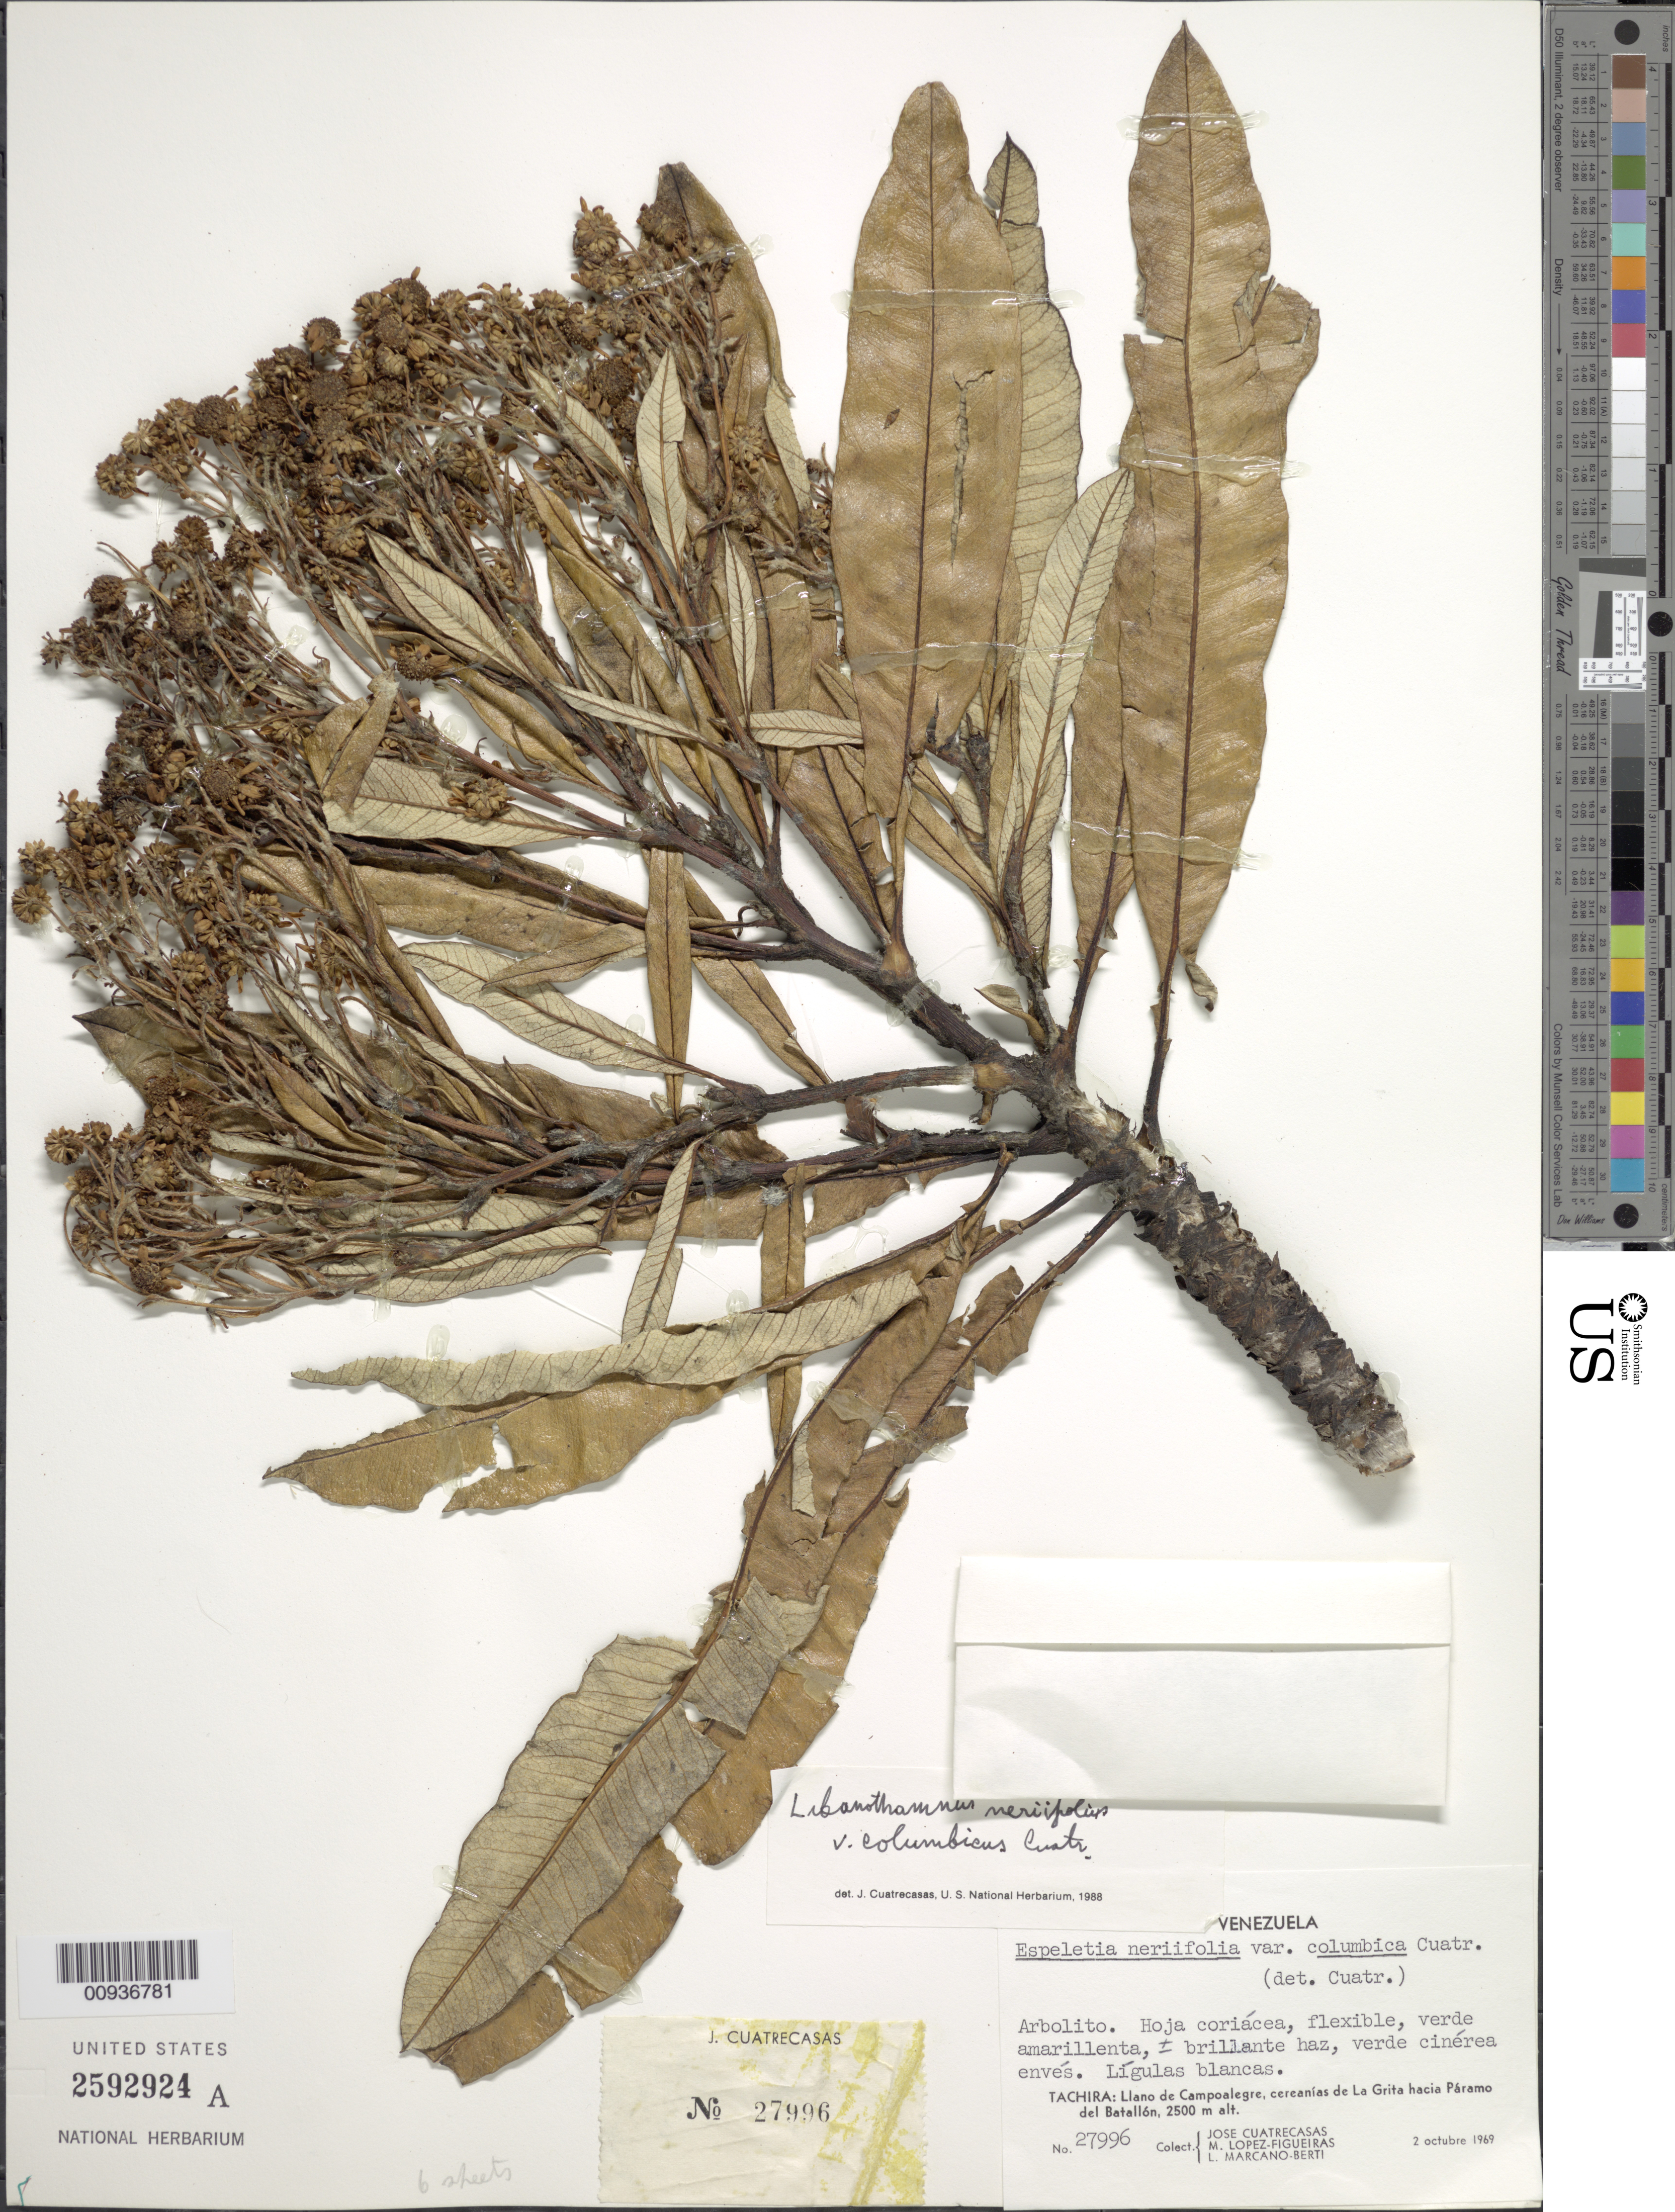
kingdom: Plantae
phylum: Tracheophyta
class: Magnoliopsida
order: Asterales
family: Asteraceae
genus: Libanothamnus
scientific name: Libanothamnus neriifolius var. columbicus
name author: (Cuatrec.) Cuatrec.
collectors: J. Cuatrecasas, M. López Figueiras & L. Marcano-Berti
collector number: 27996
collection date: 1969-10-02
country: Venezuela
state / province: Táchira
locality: Llano de Campoalegre, cercanías de La Grita hacia Páramo del Batallón.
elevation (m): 2500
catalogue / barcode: US 2592924A